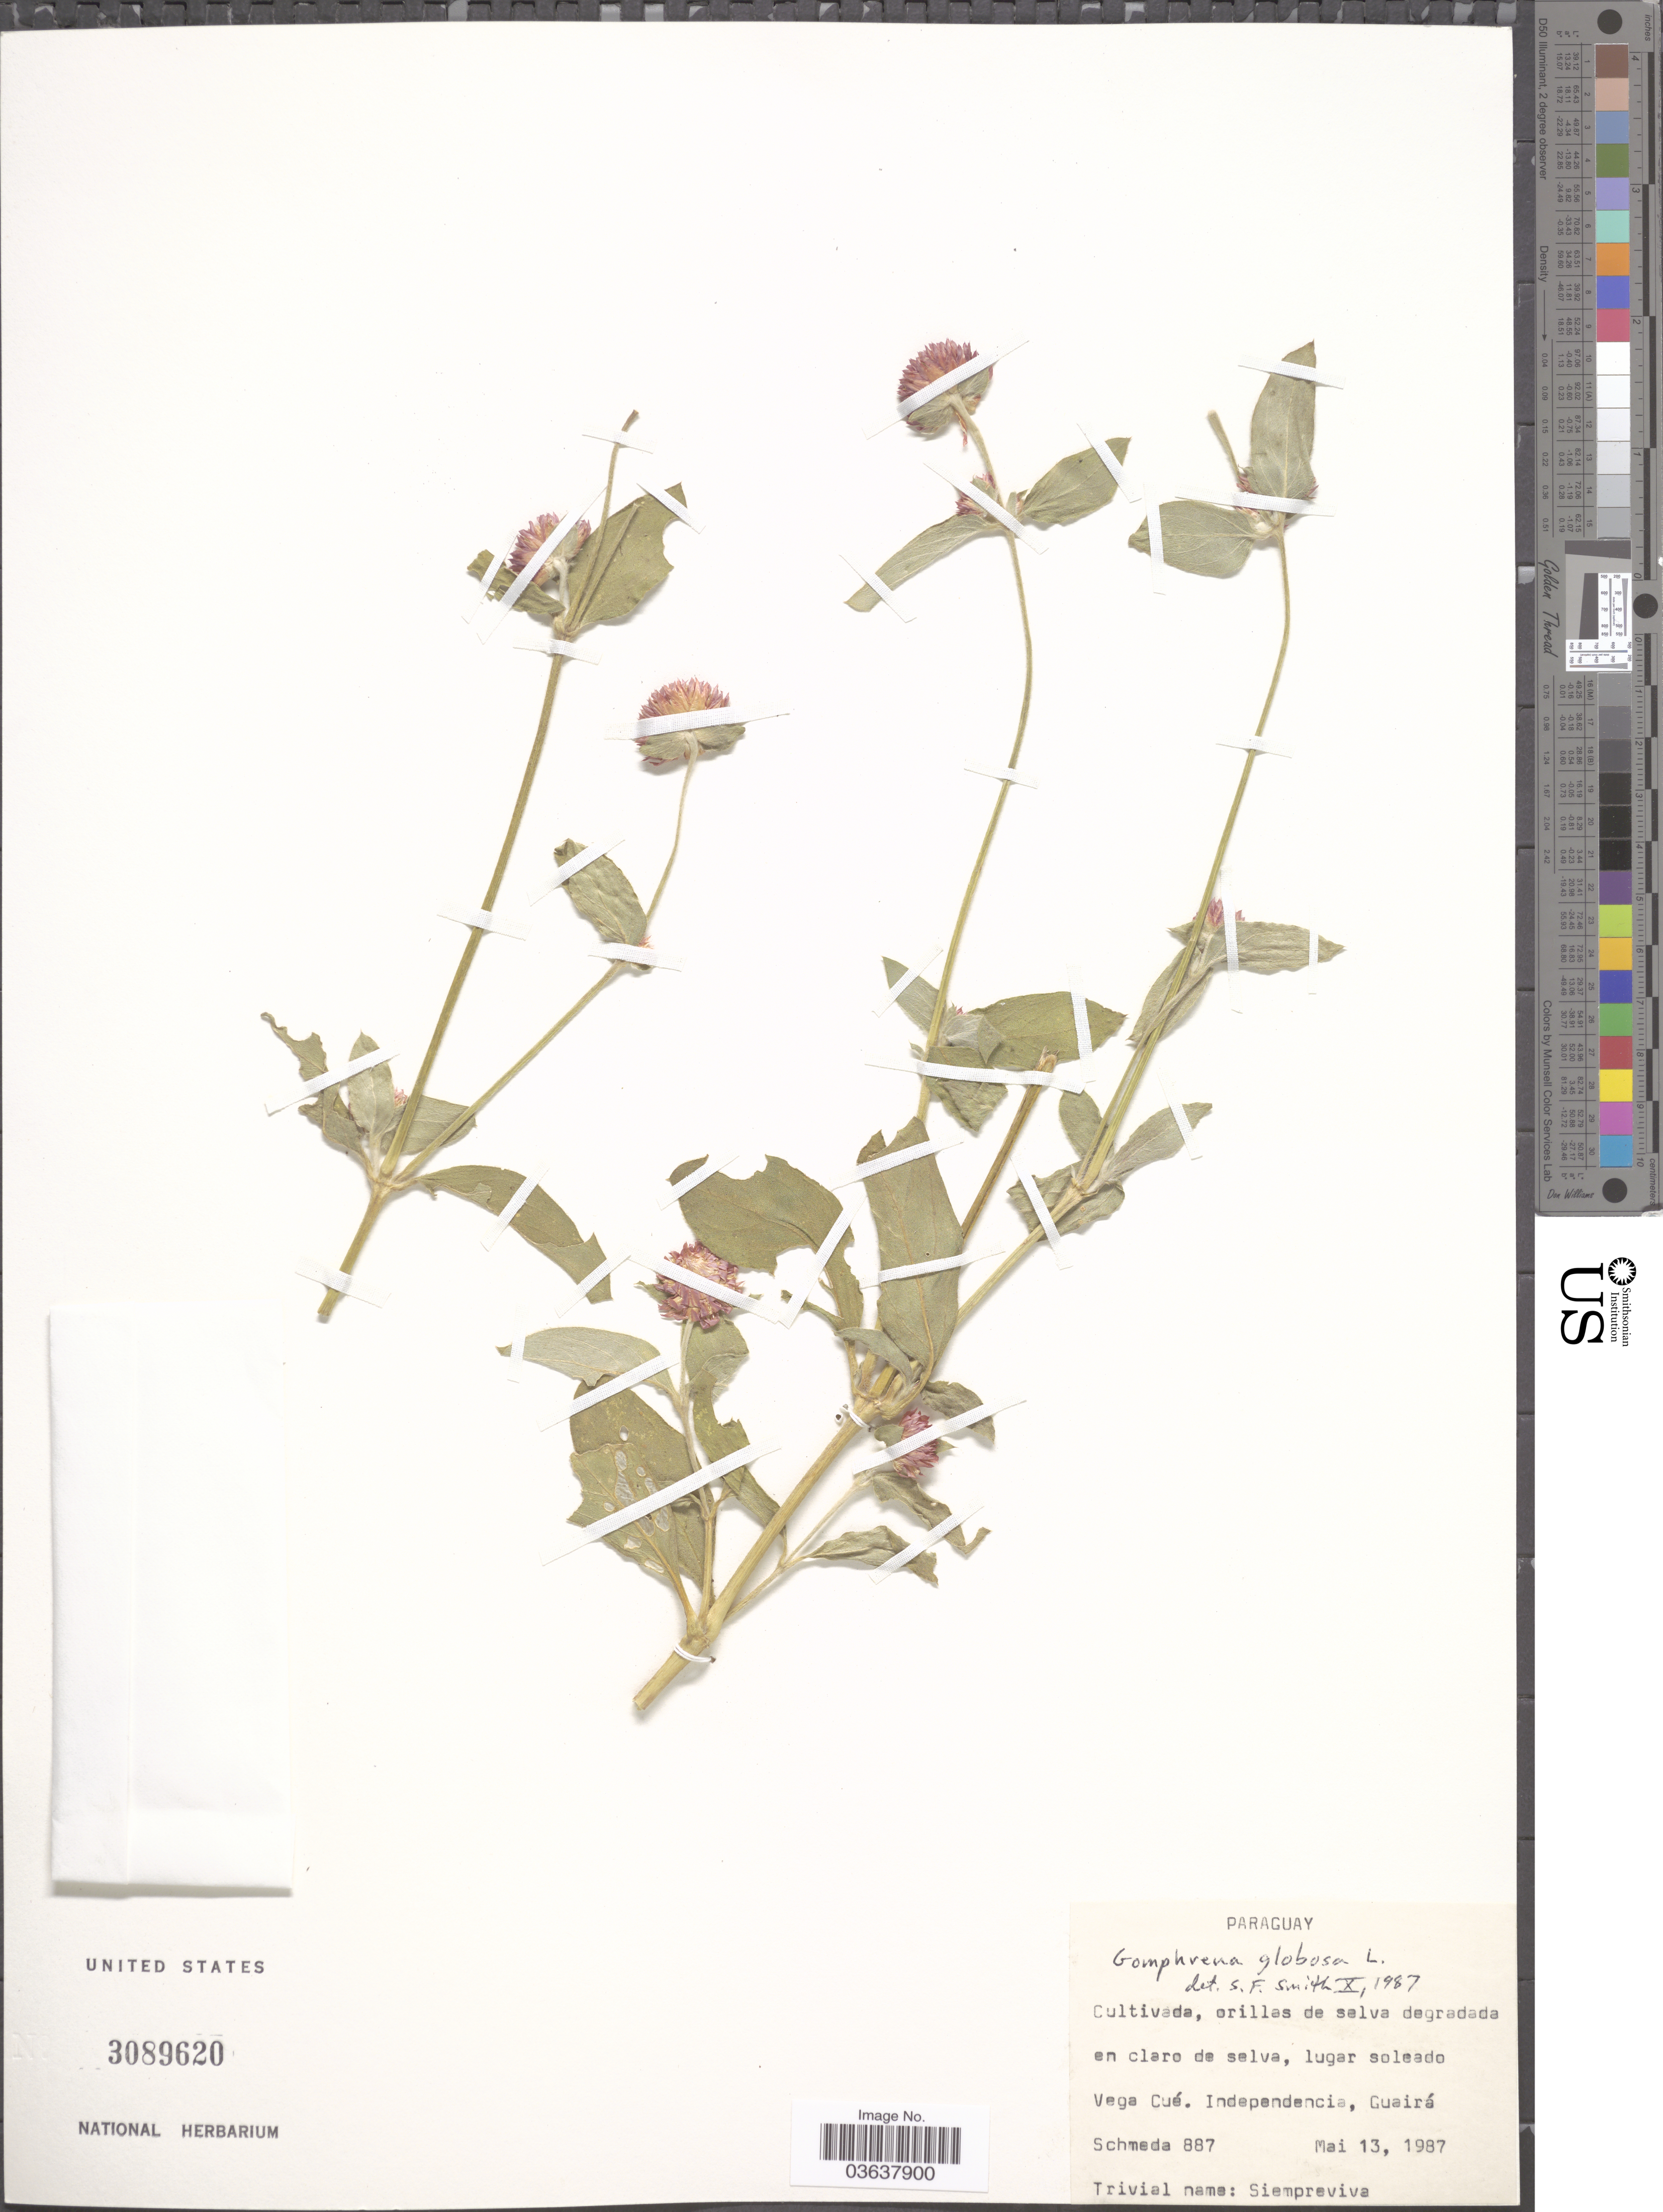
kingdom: Plantae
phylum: Tracheophyta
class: Magnoliopsida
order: Caryophyllales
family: Amaranthaceae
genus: Gomphrena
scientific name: Gomphrena globosa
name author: L.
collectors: Schmeda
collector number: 887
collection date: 1987-05-13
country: Paraguay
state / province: Guaira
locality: Vega Cué. Independencia, Guairá.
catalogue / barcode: US 3089620